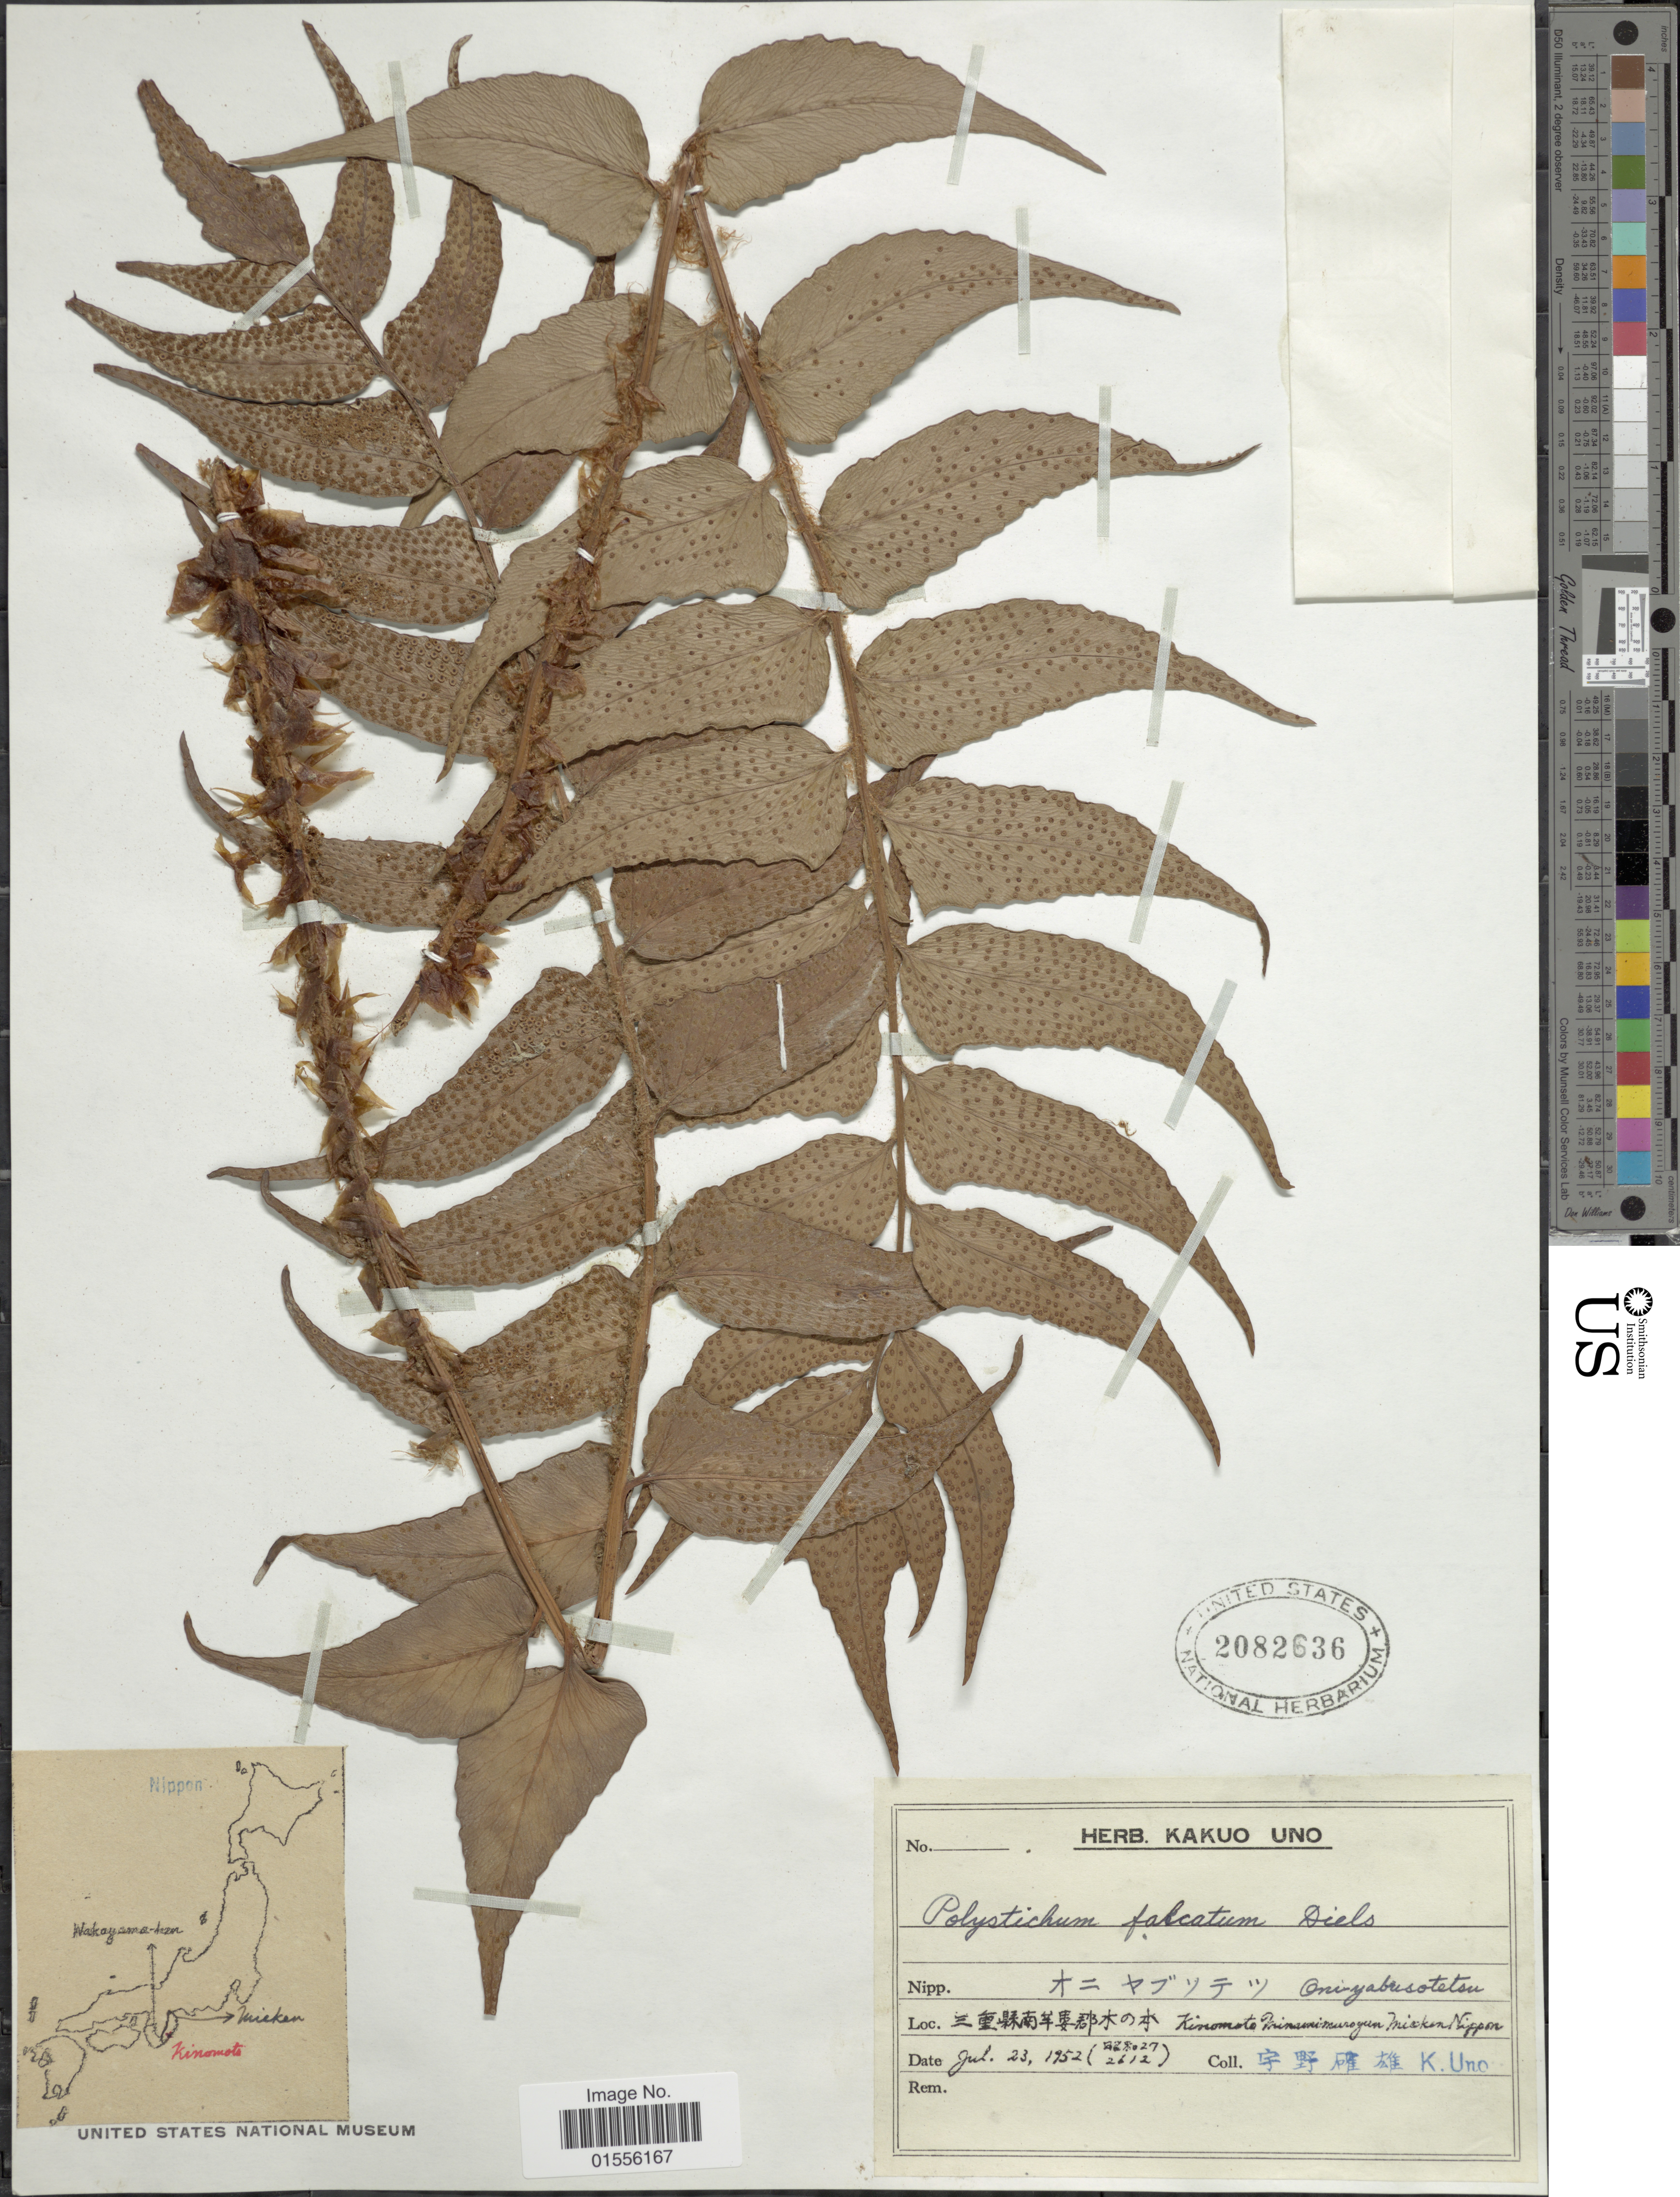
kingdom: Plantae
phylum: Tracheophyta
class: Polypodiopsida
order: Polypodiales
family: Dryopteridaceae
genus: Cyrtomium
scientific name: Cyrtomium falcatum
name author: (L. f.) C. Presl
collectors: K. Uno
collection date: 1952-07-23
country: Japan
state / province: Mie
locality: Kinomoto Mie-ken Nippon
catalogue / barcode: US 2082636